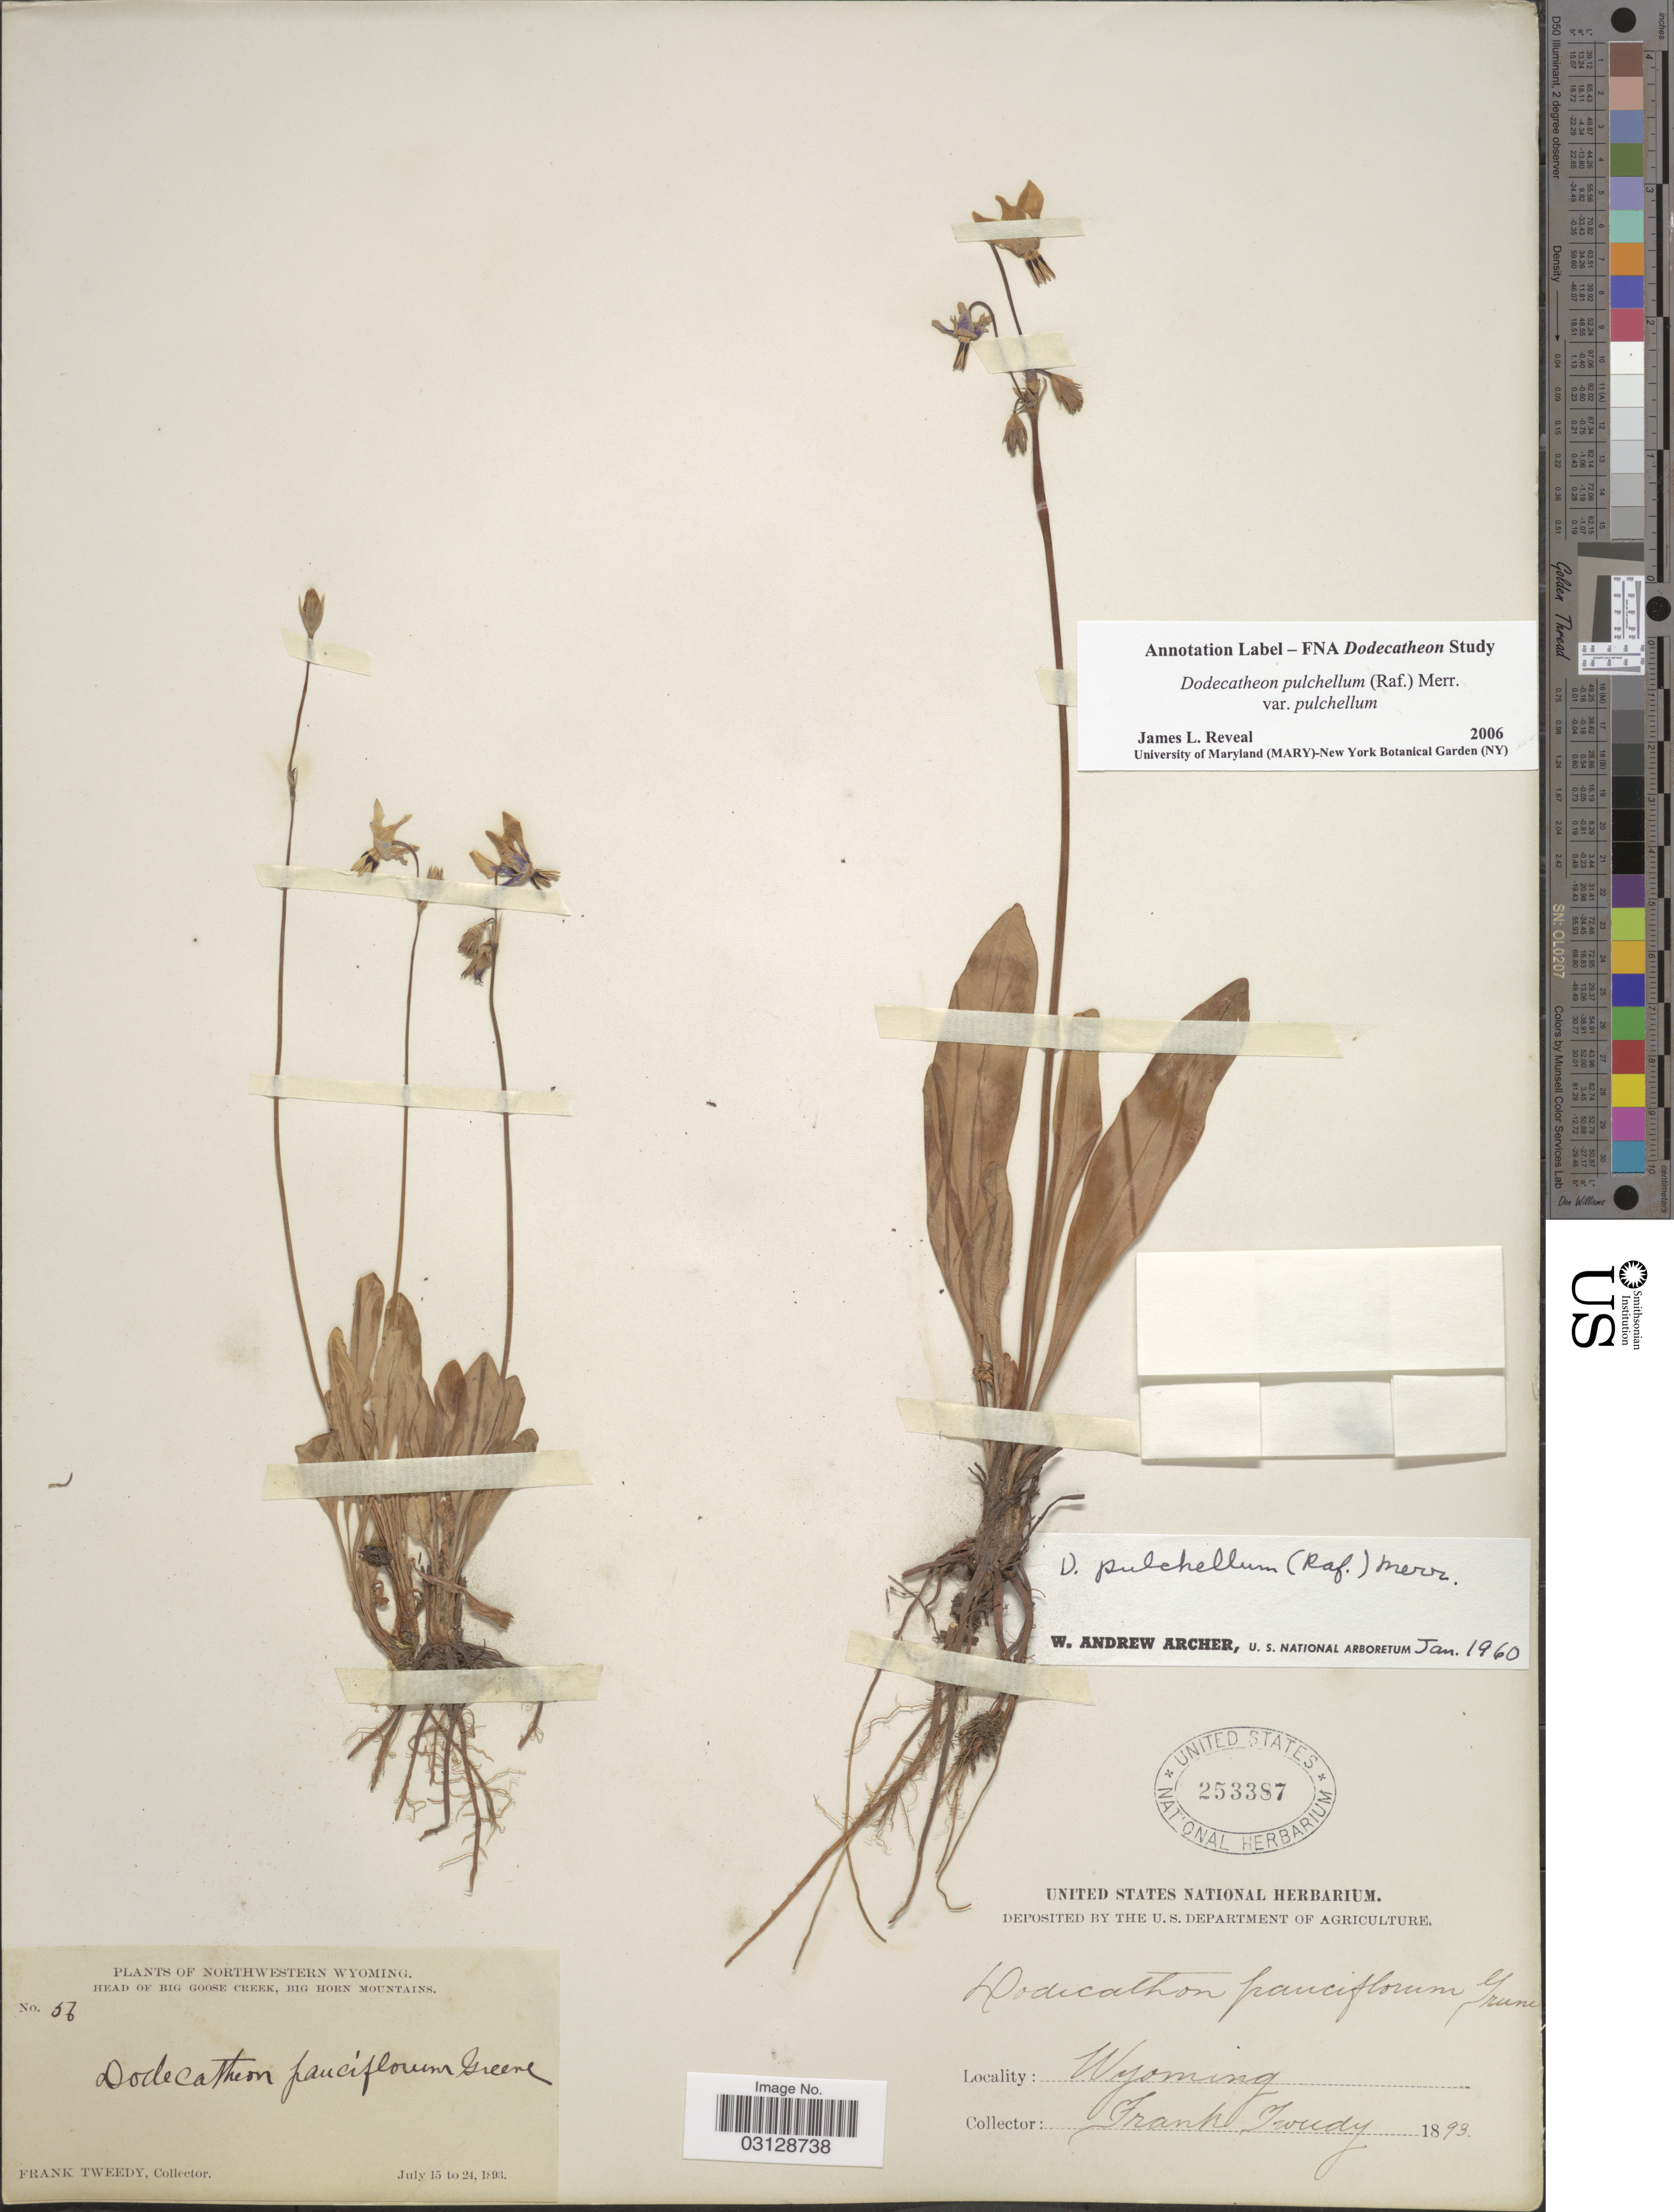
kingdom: Plantae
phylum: Tracheophyta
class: Magnoliopsida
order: Ericales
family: Primulaceae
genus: Dodecatheon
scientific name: Dodecatheon pulchellum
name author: (Raf.) Merr.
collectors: F. Tweedy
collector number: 56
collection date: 1893-07-15/1893-07-24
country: United States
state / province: Wyoming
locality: Northwestern Wyoming. Head of Big Goose Creek, Big Horn Mountains.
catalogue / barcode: US 253387